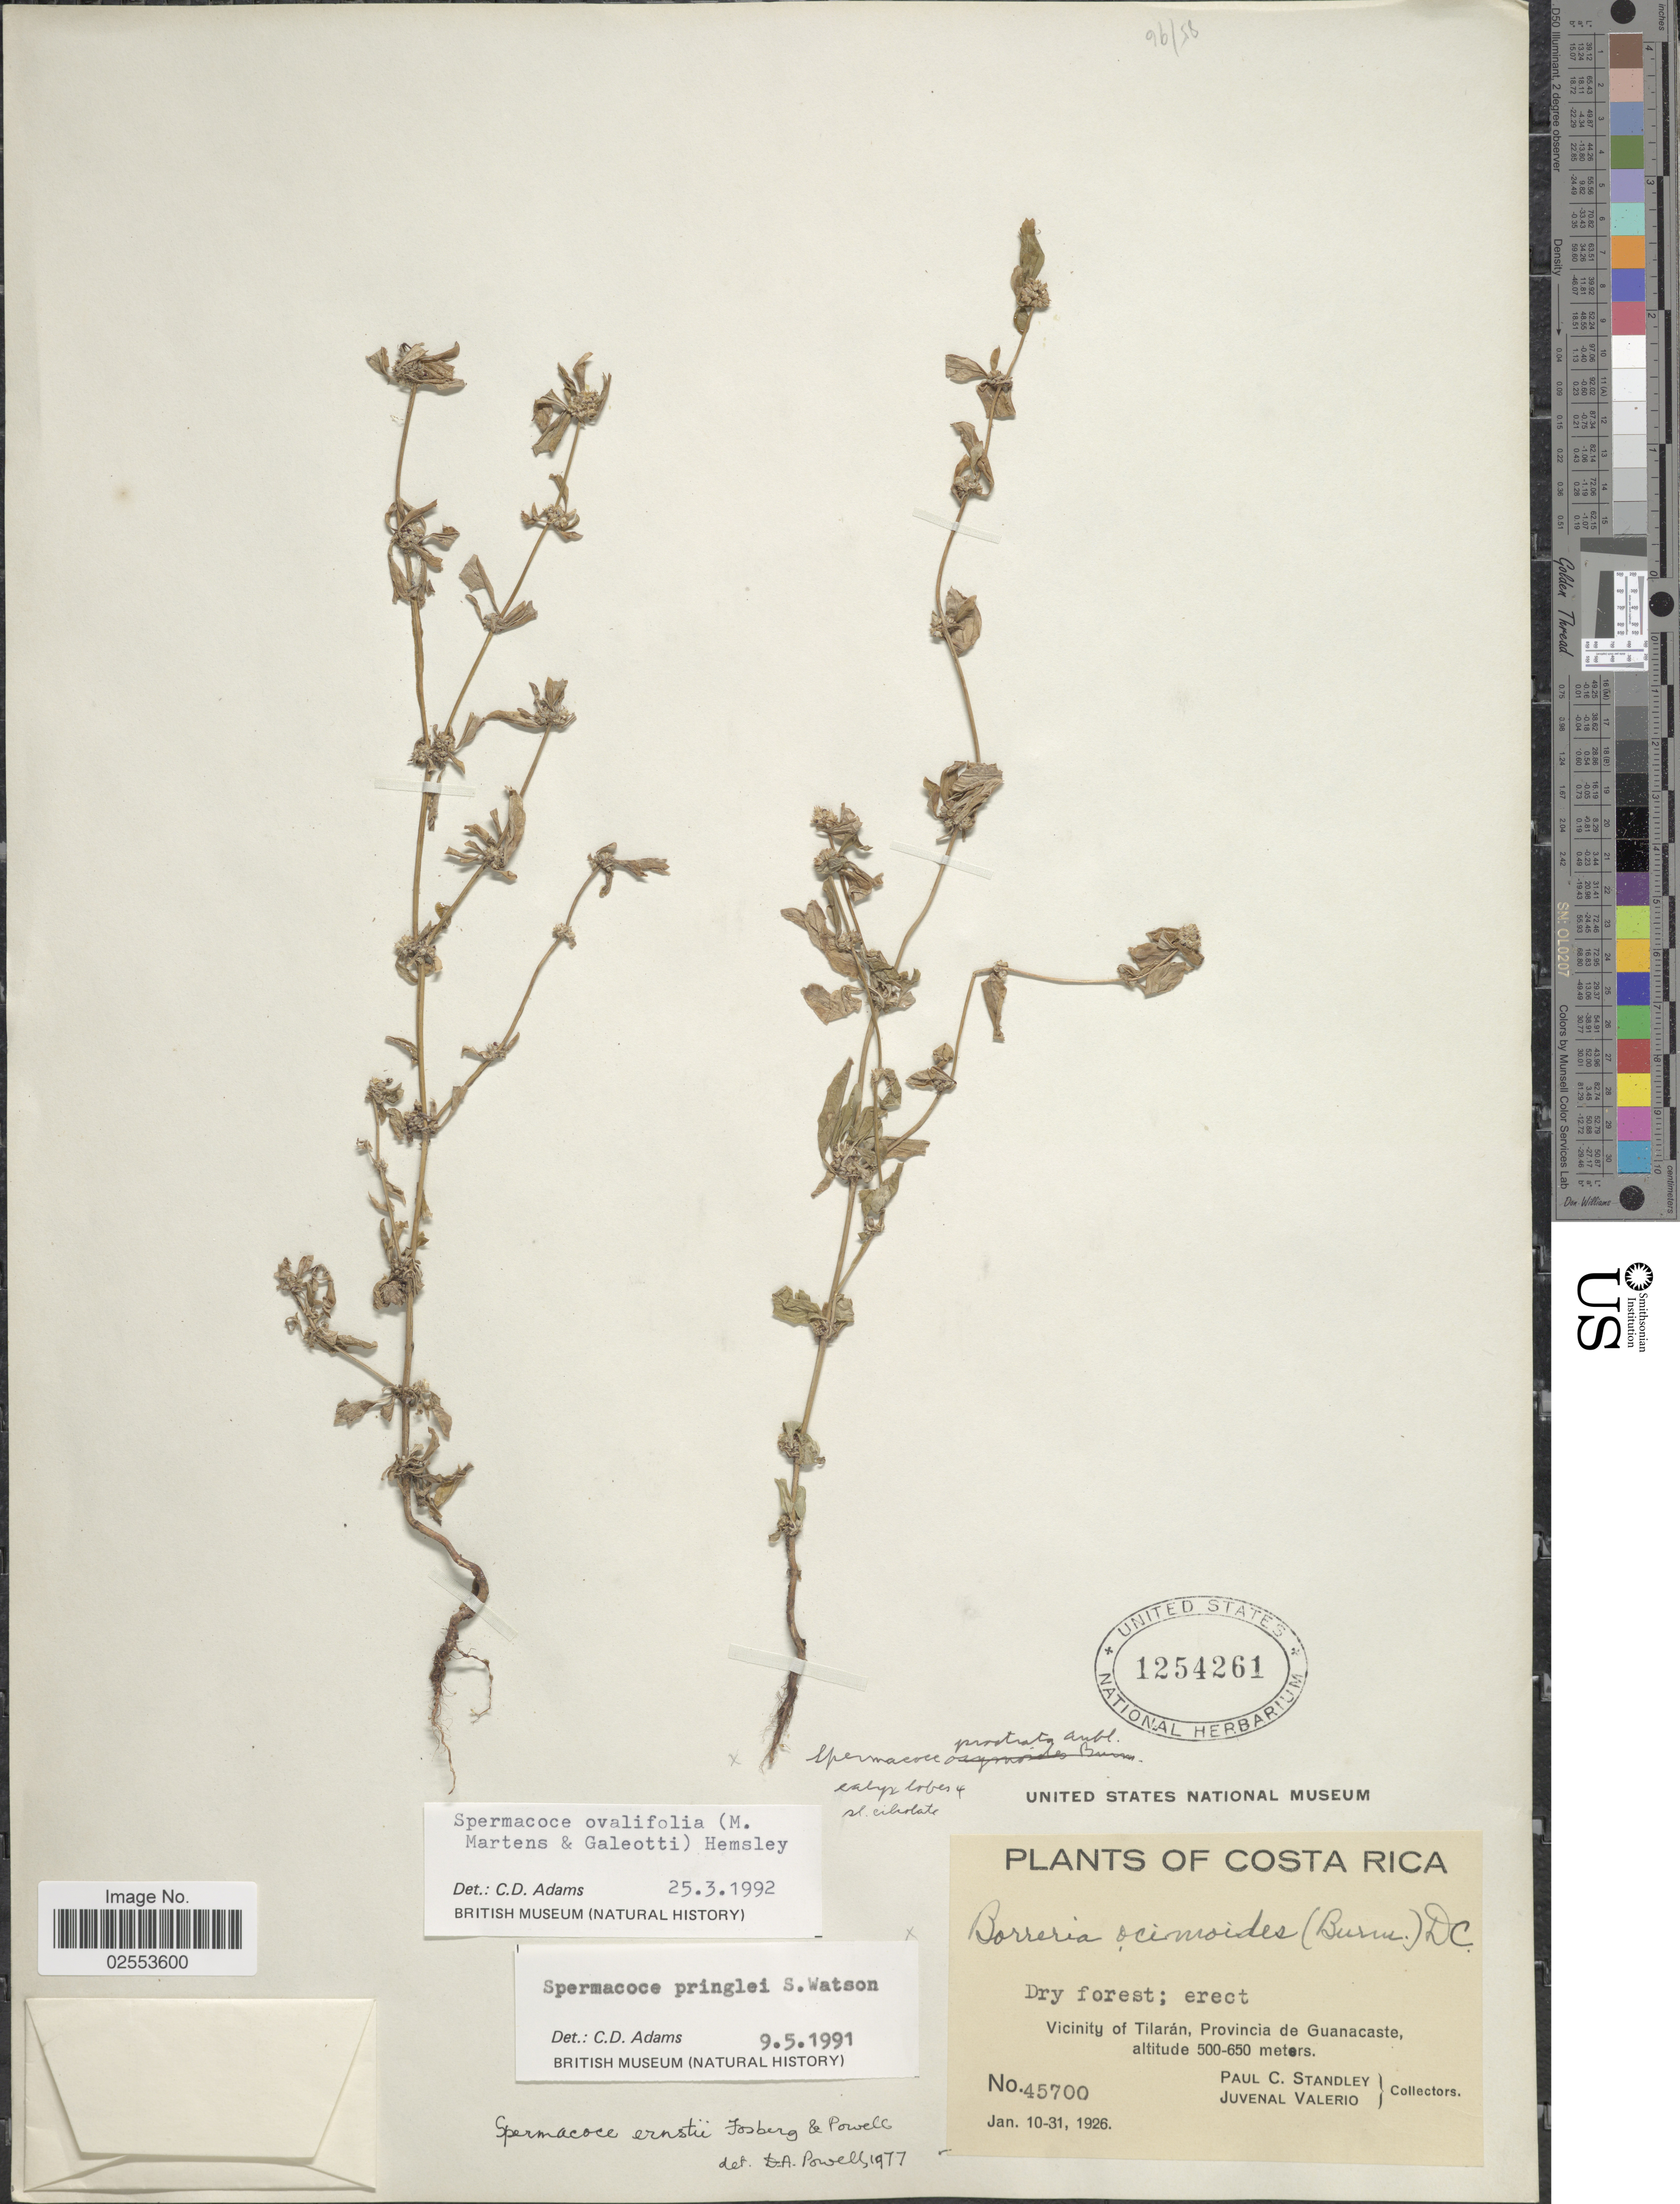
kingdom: Plantae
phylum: Tracheophyta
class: Magnoliopsida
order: Gentianales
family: Rubiaceae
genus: Spermacoce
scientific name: Spermacoce ovalifolia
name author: (M. Martens & Galeotti) Hemsl.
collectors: P. C. Standley & J. Valerio R.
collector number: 45700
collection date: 1926-01-10/1926-01-31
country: Costa Rica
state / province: Guanacaste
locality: Vicinity of Tilarán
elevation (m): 500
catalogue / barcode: US 1254261